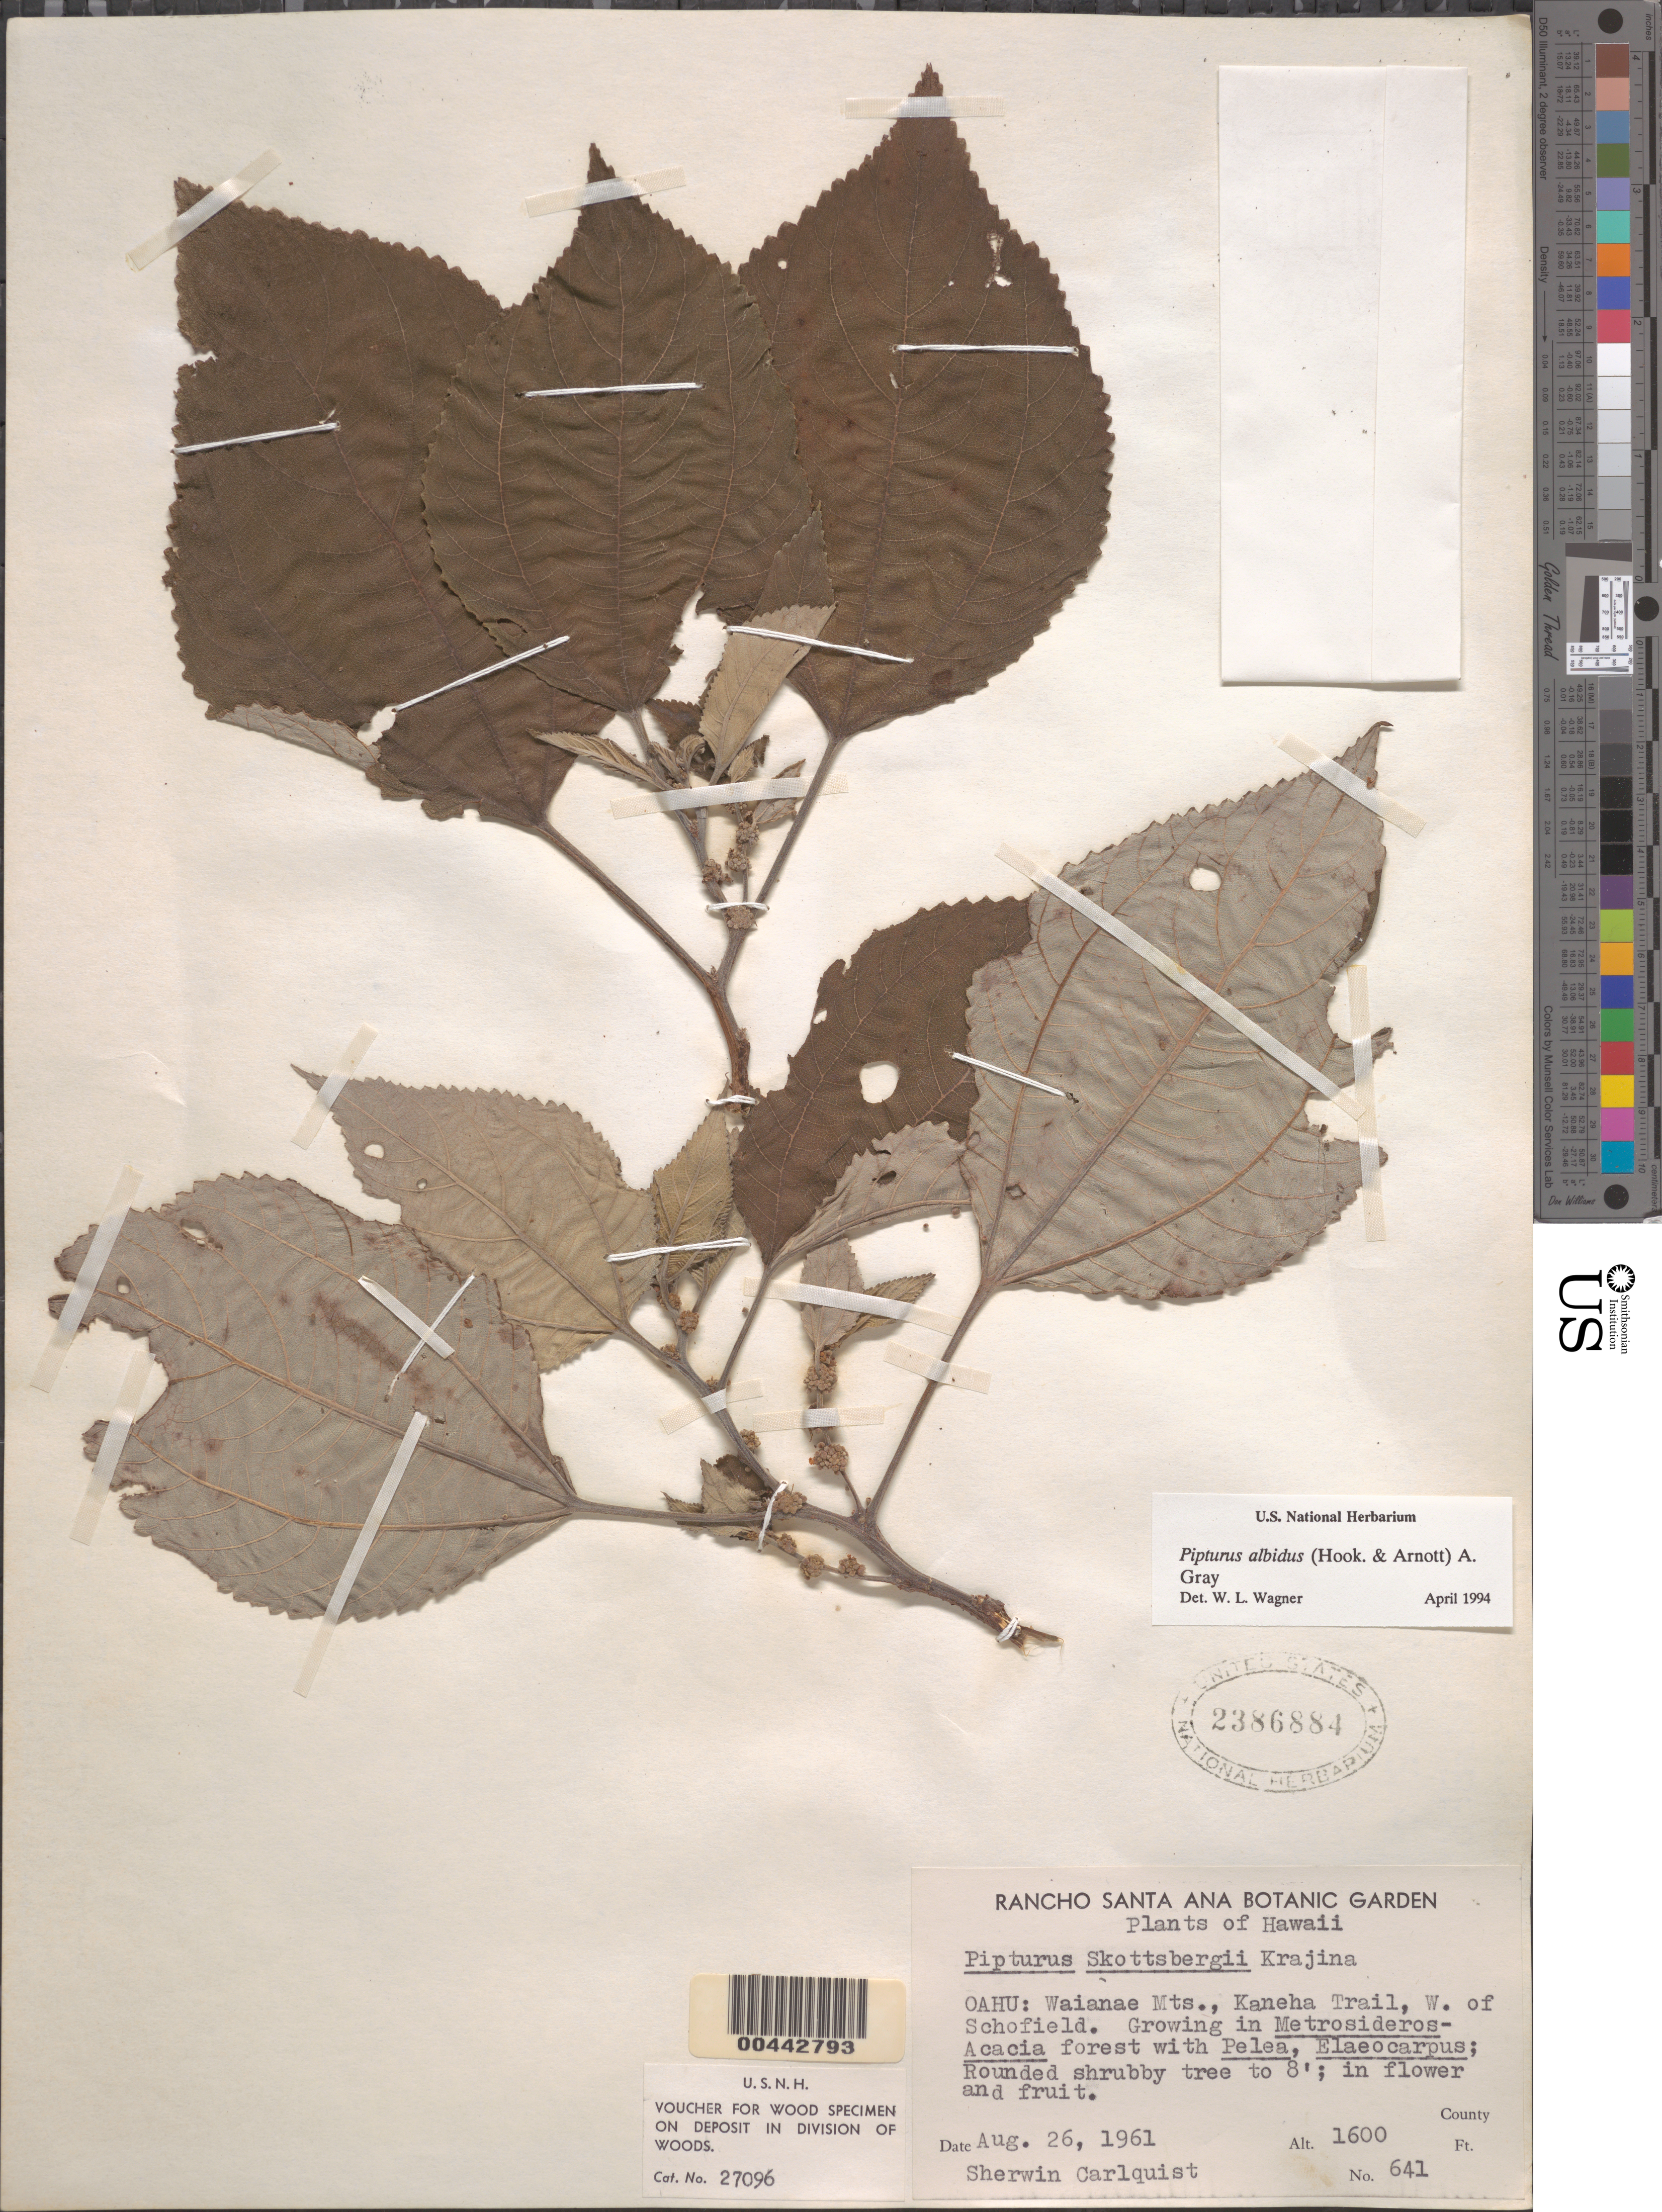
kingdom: Plantae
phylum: Tracheophyta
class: Magnoliopsida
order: Rosales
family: Urticaceae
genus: Pipturus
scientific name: Pipturus albidus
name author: (Hook. & Arn.) A. Gray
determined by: Wagner, W. L., (BOT), Smithsonian Institution - National Museum of Natural History (UNITED STATES)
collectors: S. Carlquist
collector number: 641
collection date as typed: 26 Aug 1961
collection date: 1961-08-26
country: United States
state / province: Hawaii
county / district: Honolulu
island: Oahu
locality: Waianae Mts., Kaneha Trail, W. of Schofield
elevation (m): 488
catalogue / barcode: US 2386884